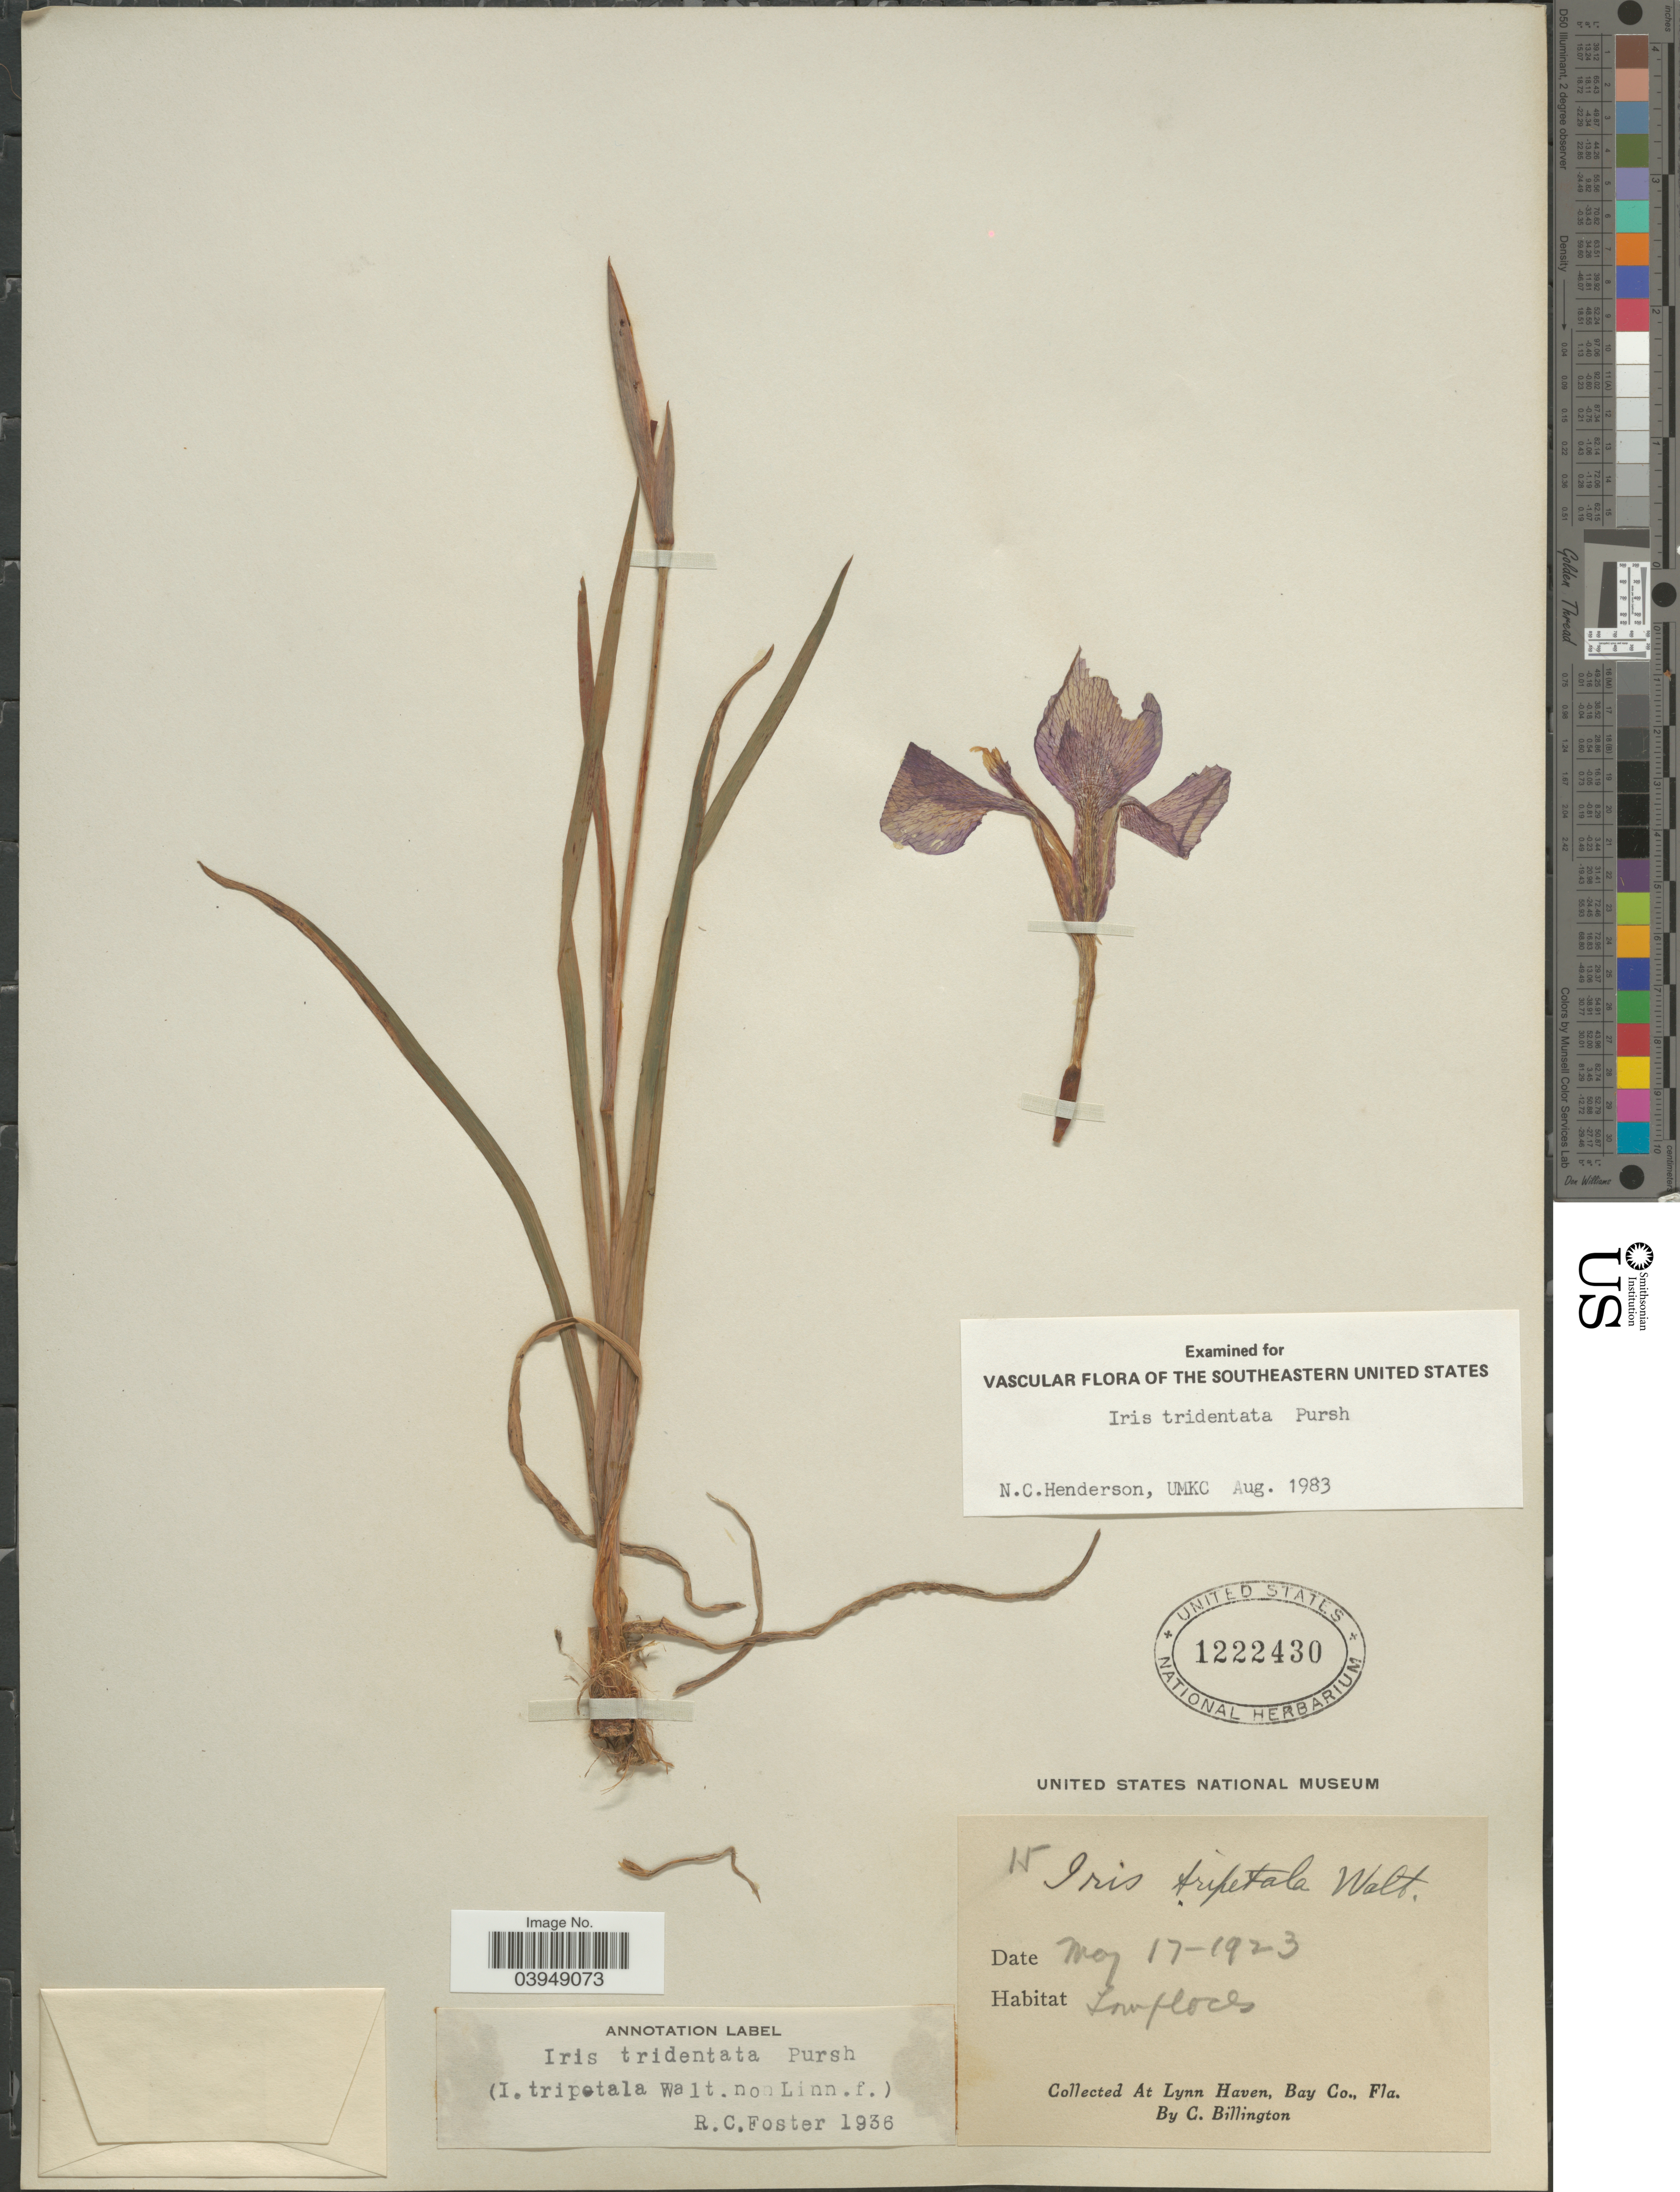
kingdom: Plantae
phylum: Tracheophyta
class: Liliopsida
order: Asparagales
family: Iridaceae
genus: Iris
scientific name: Iris tridentata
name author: Pursh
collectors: C. Billington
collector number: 15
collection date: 1923-05-17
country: United States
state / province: Florida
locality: At Lynn Haven, Bay Co.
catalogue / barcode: US 1222430